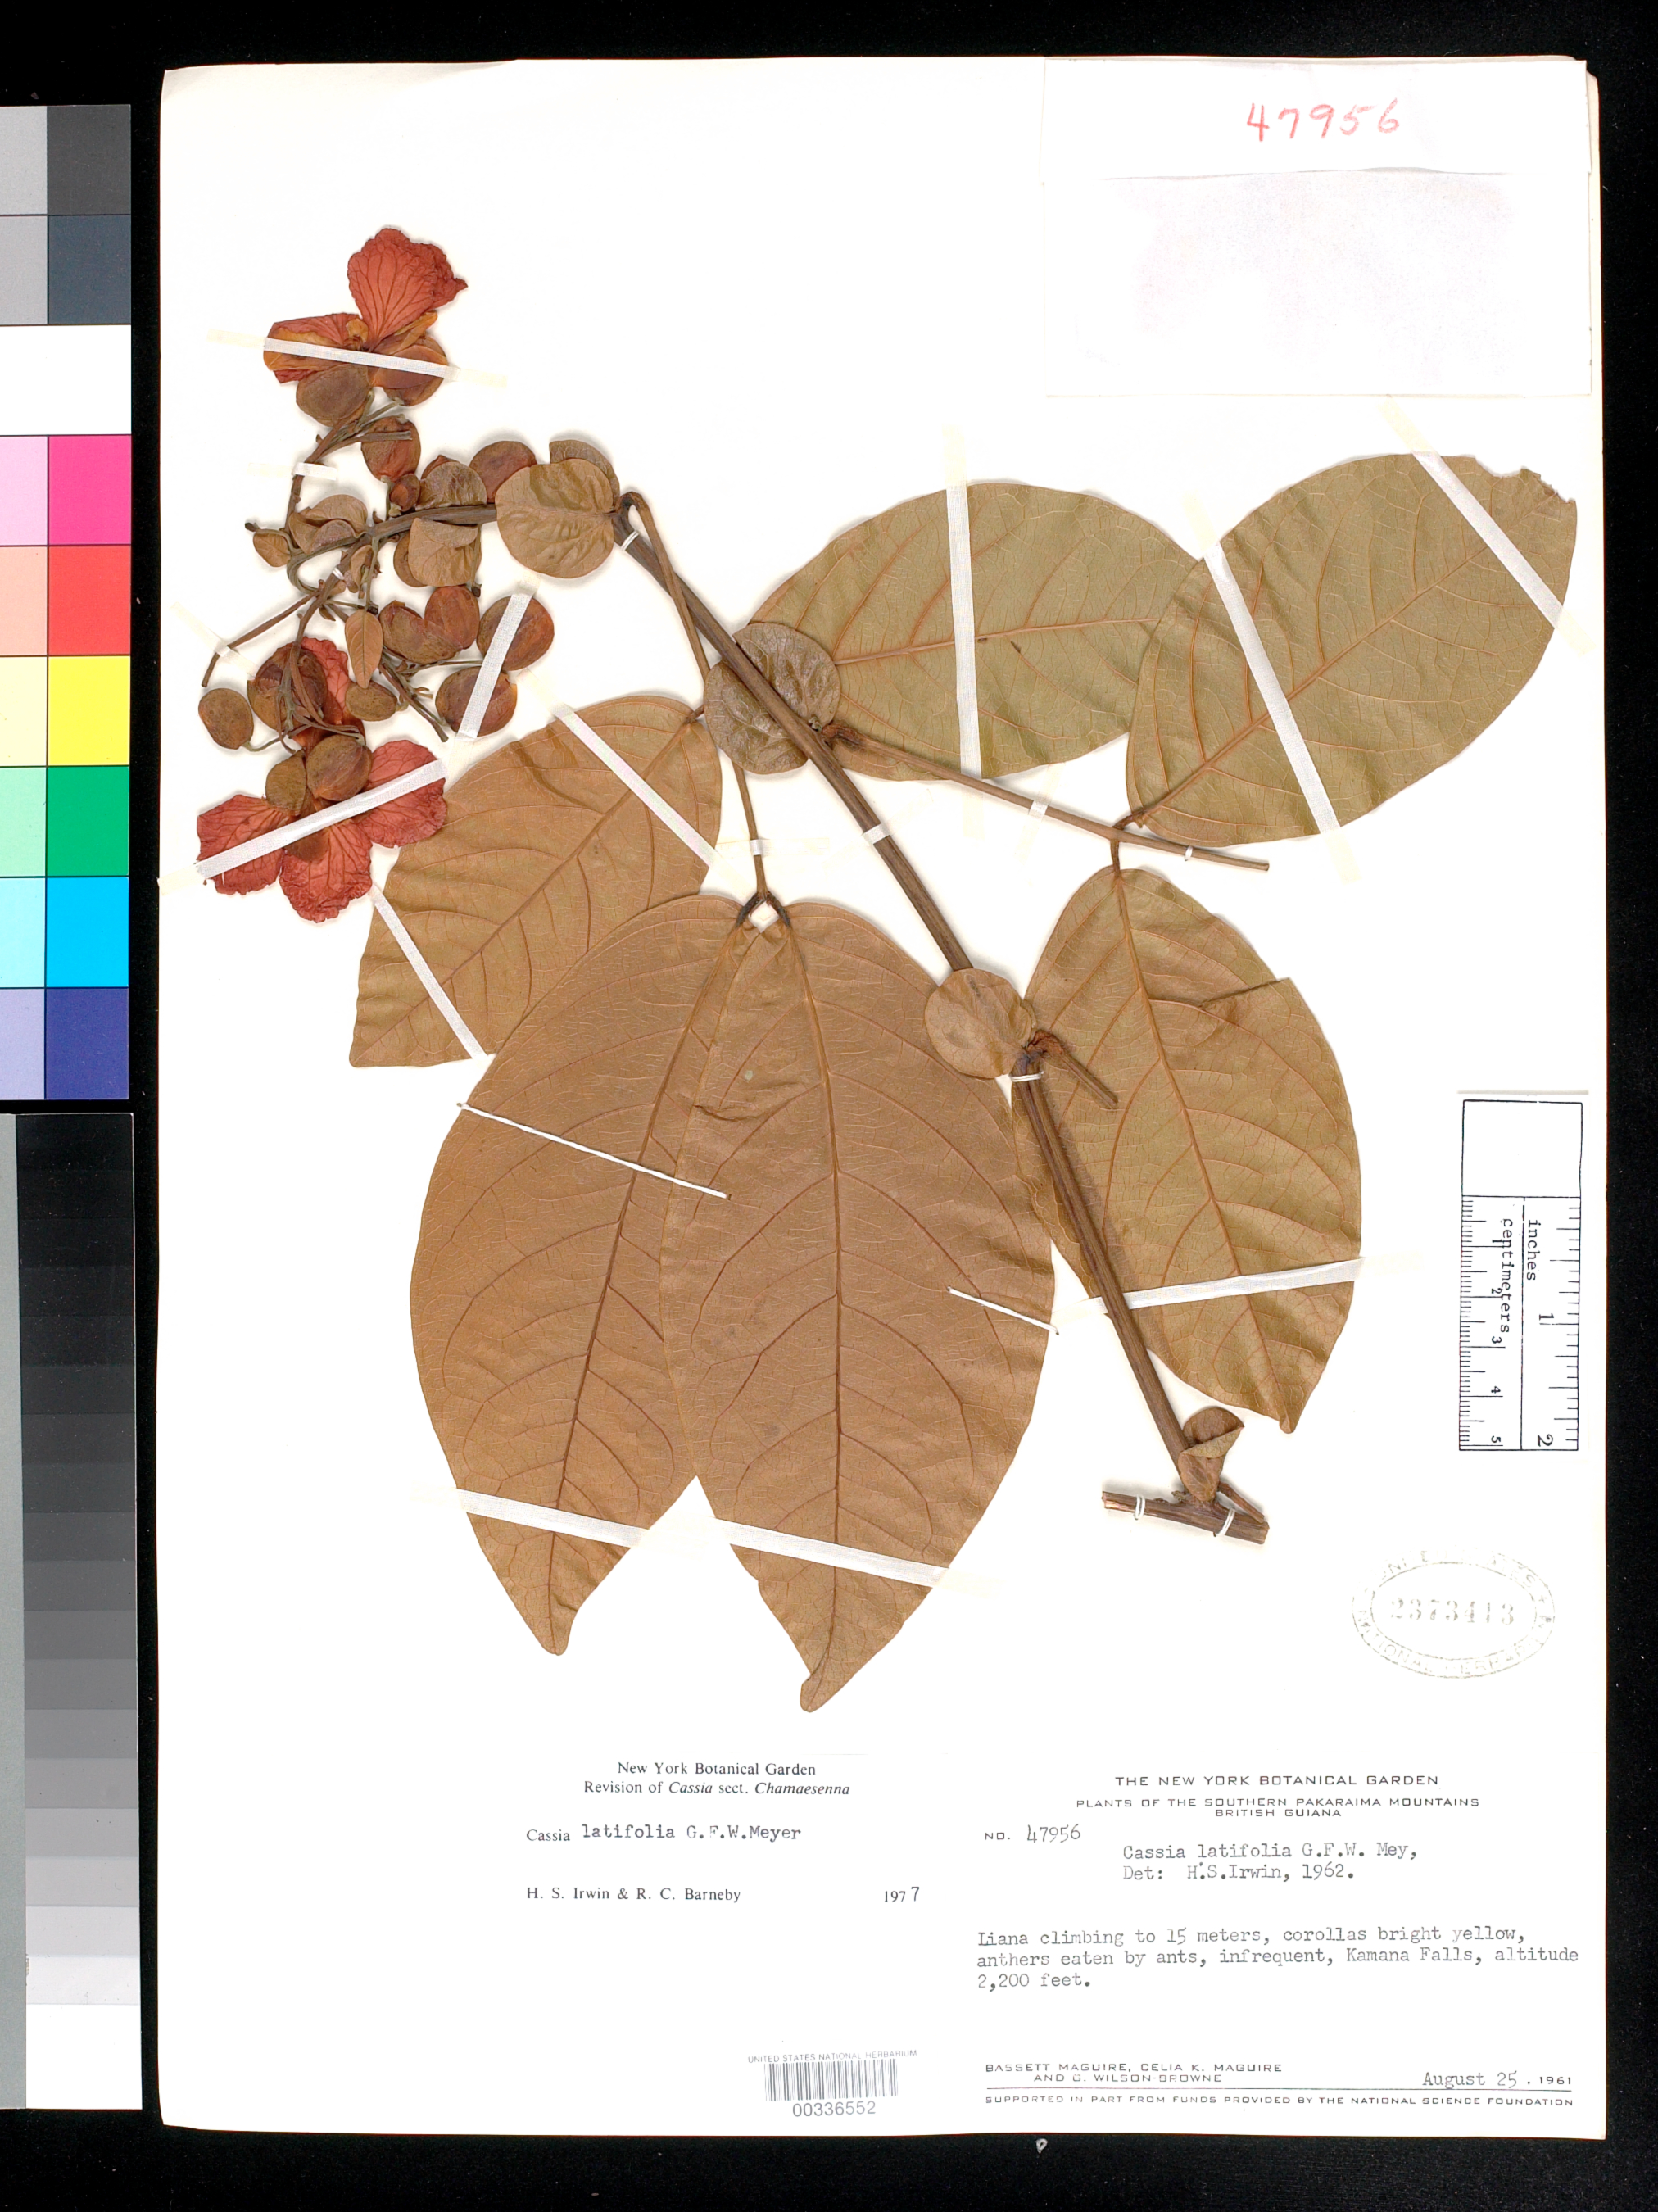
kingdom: Plantae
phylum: Tracheophyta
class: Magnoliopsida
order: Fabales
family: Fabaceae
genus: Senna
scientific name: Senna latifolia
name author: (G. Mey.) H.S. Irwin & Barneby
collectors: B. Maguire, C. K. Maguire & G. Wilson-Browne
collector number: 47956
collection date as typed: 25 Aug 1961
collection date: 1961-08-25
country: Guyana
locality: Kamana falls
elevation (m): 671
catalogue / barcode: US 2373413